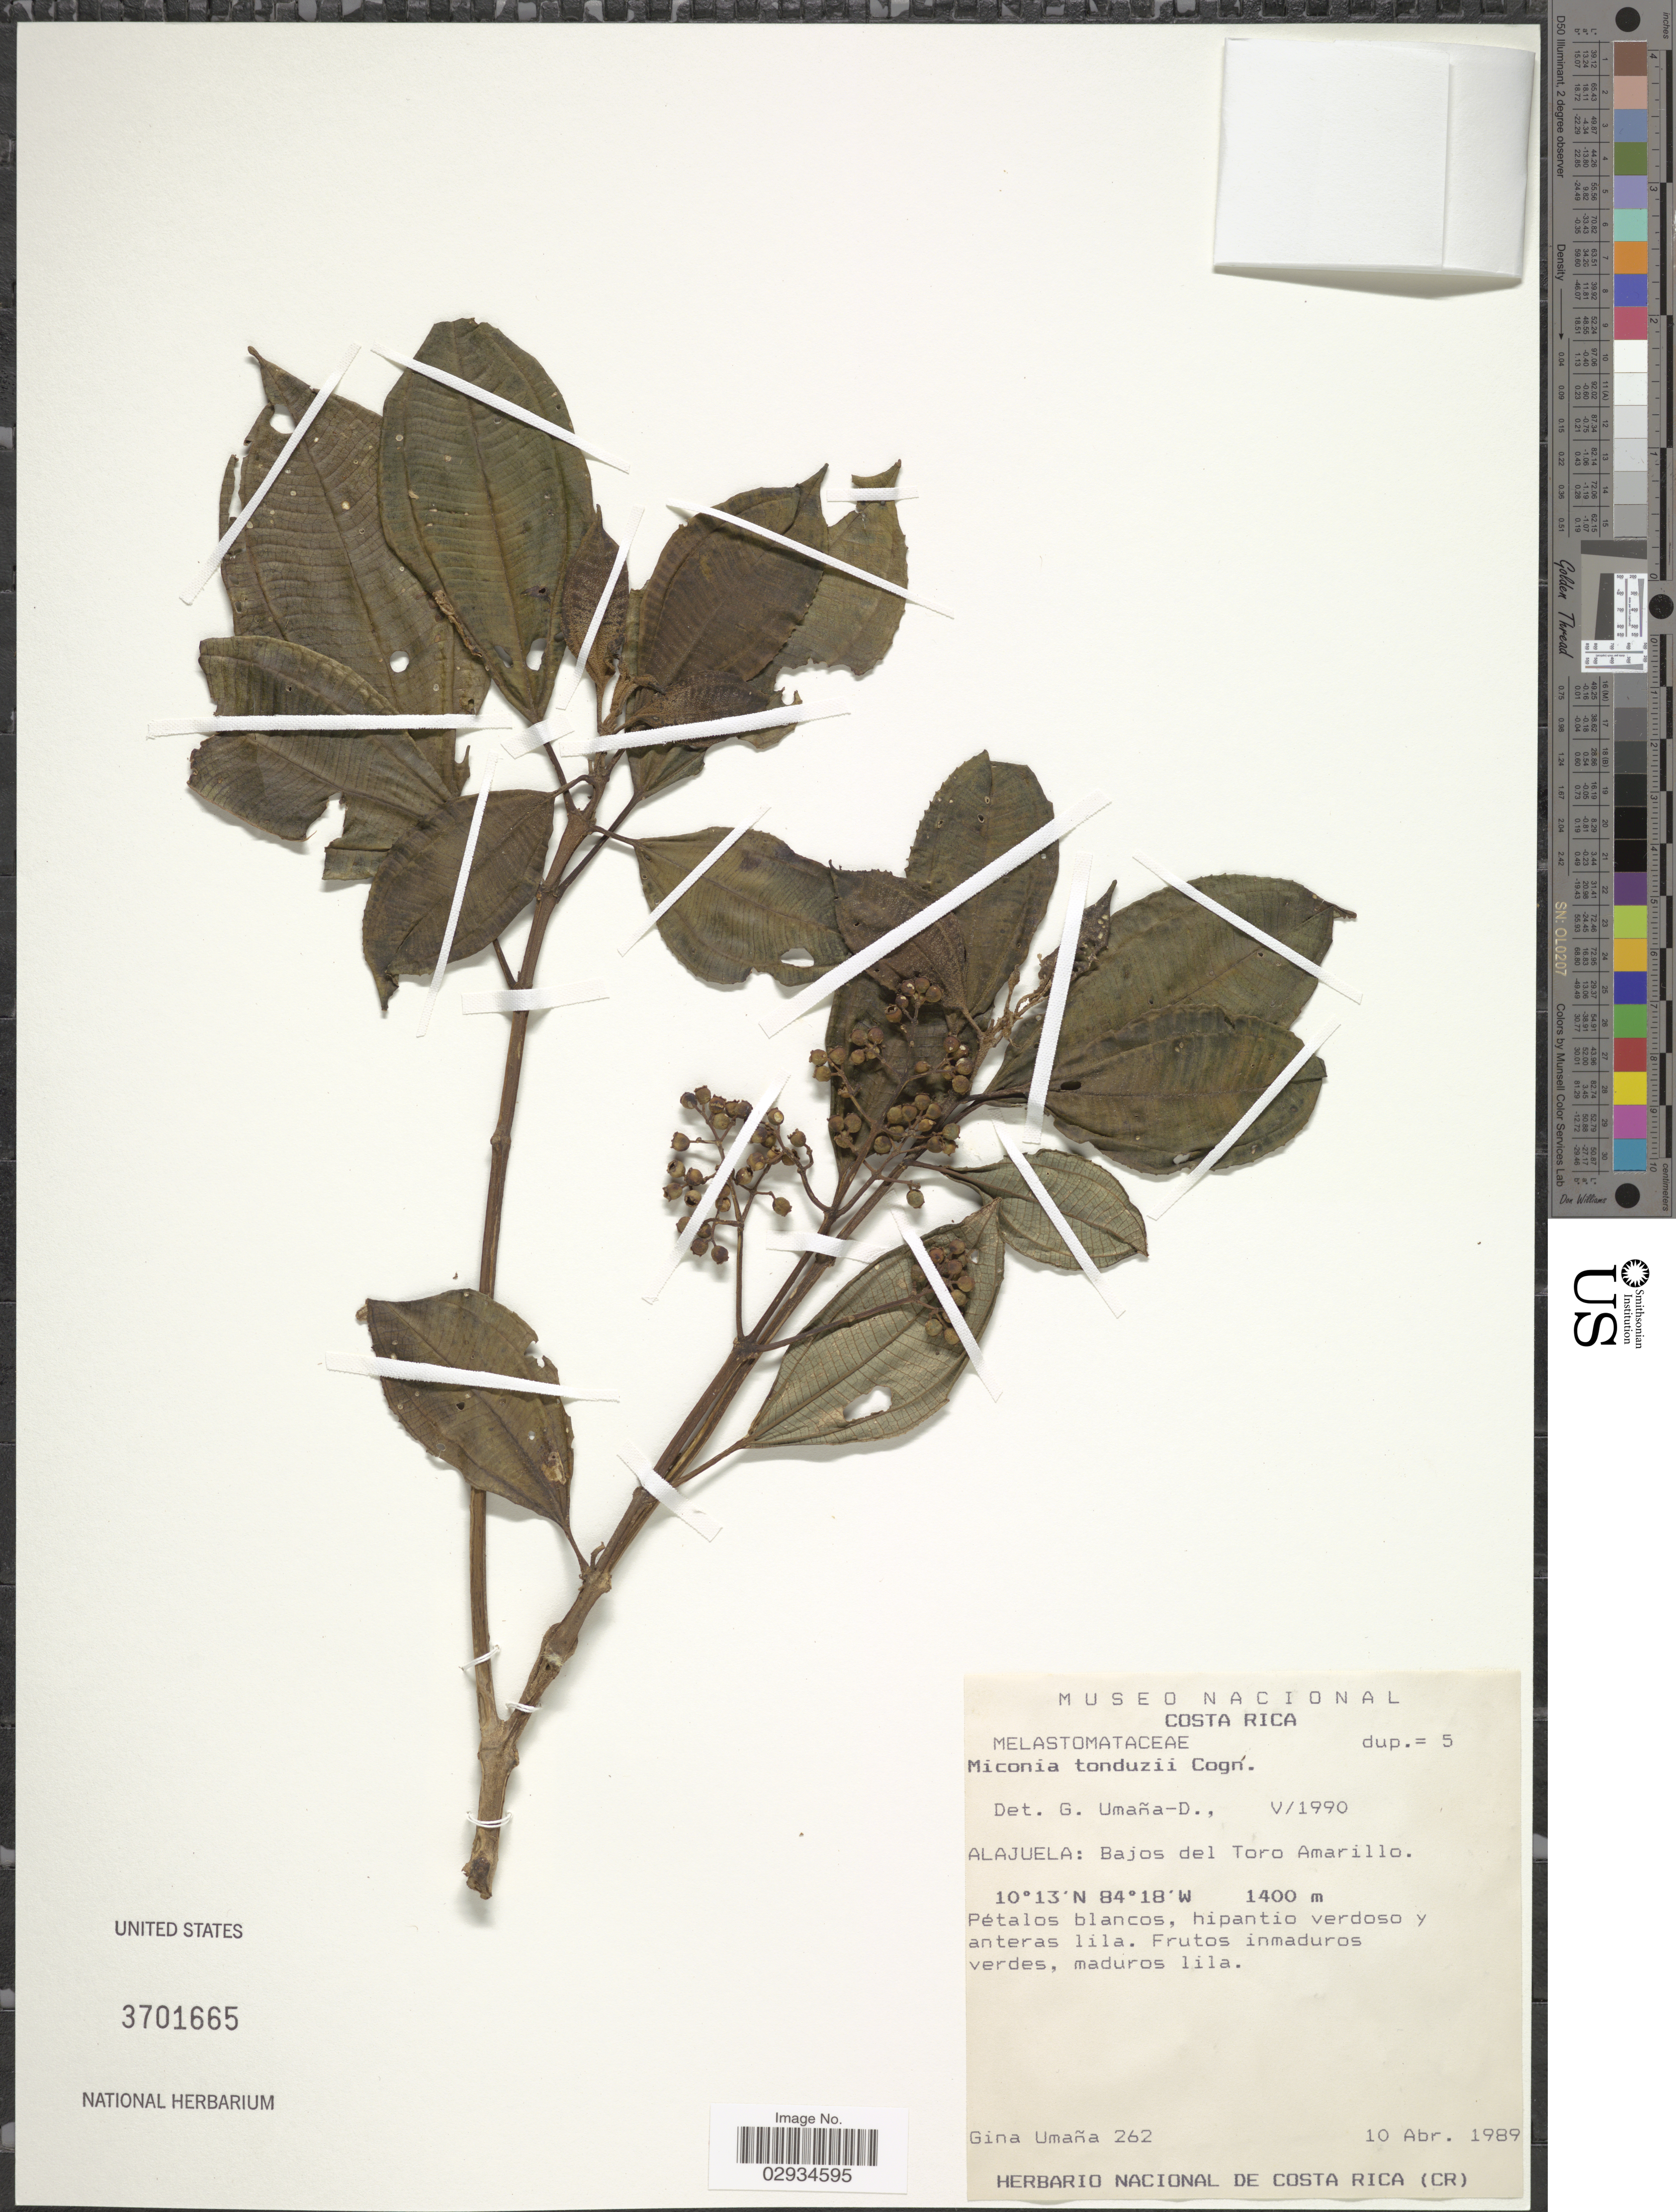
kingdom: Plantae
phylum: Tracheophyta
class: Magnoliopsida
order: Myrtales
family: Melastomataceae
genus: Miconia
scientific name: Miconia tonduzii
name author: Cogn. in A. DC.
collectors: G. Umana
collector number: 262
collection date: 1989-04-10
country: Costa Rica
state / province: Alajuela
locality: Bajos del Toro Amarillo.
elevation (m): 1400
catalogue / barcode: US 3701665